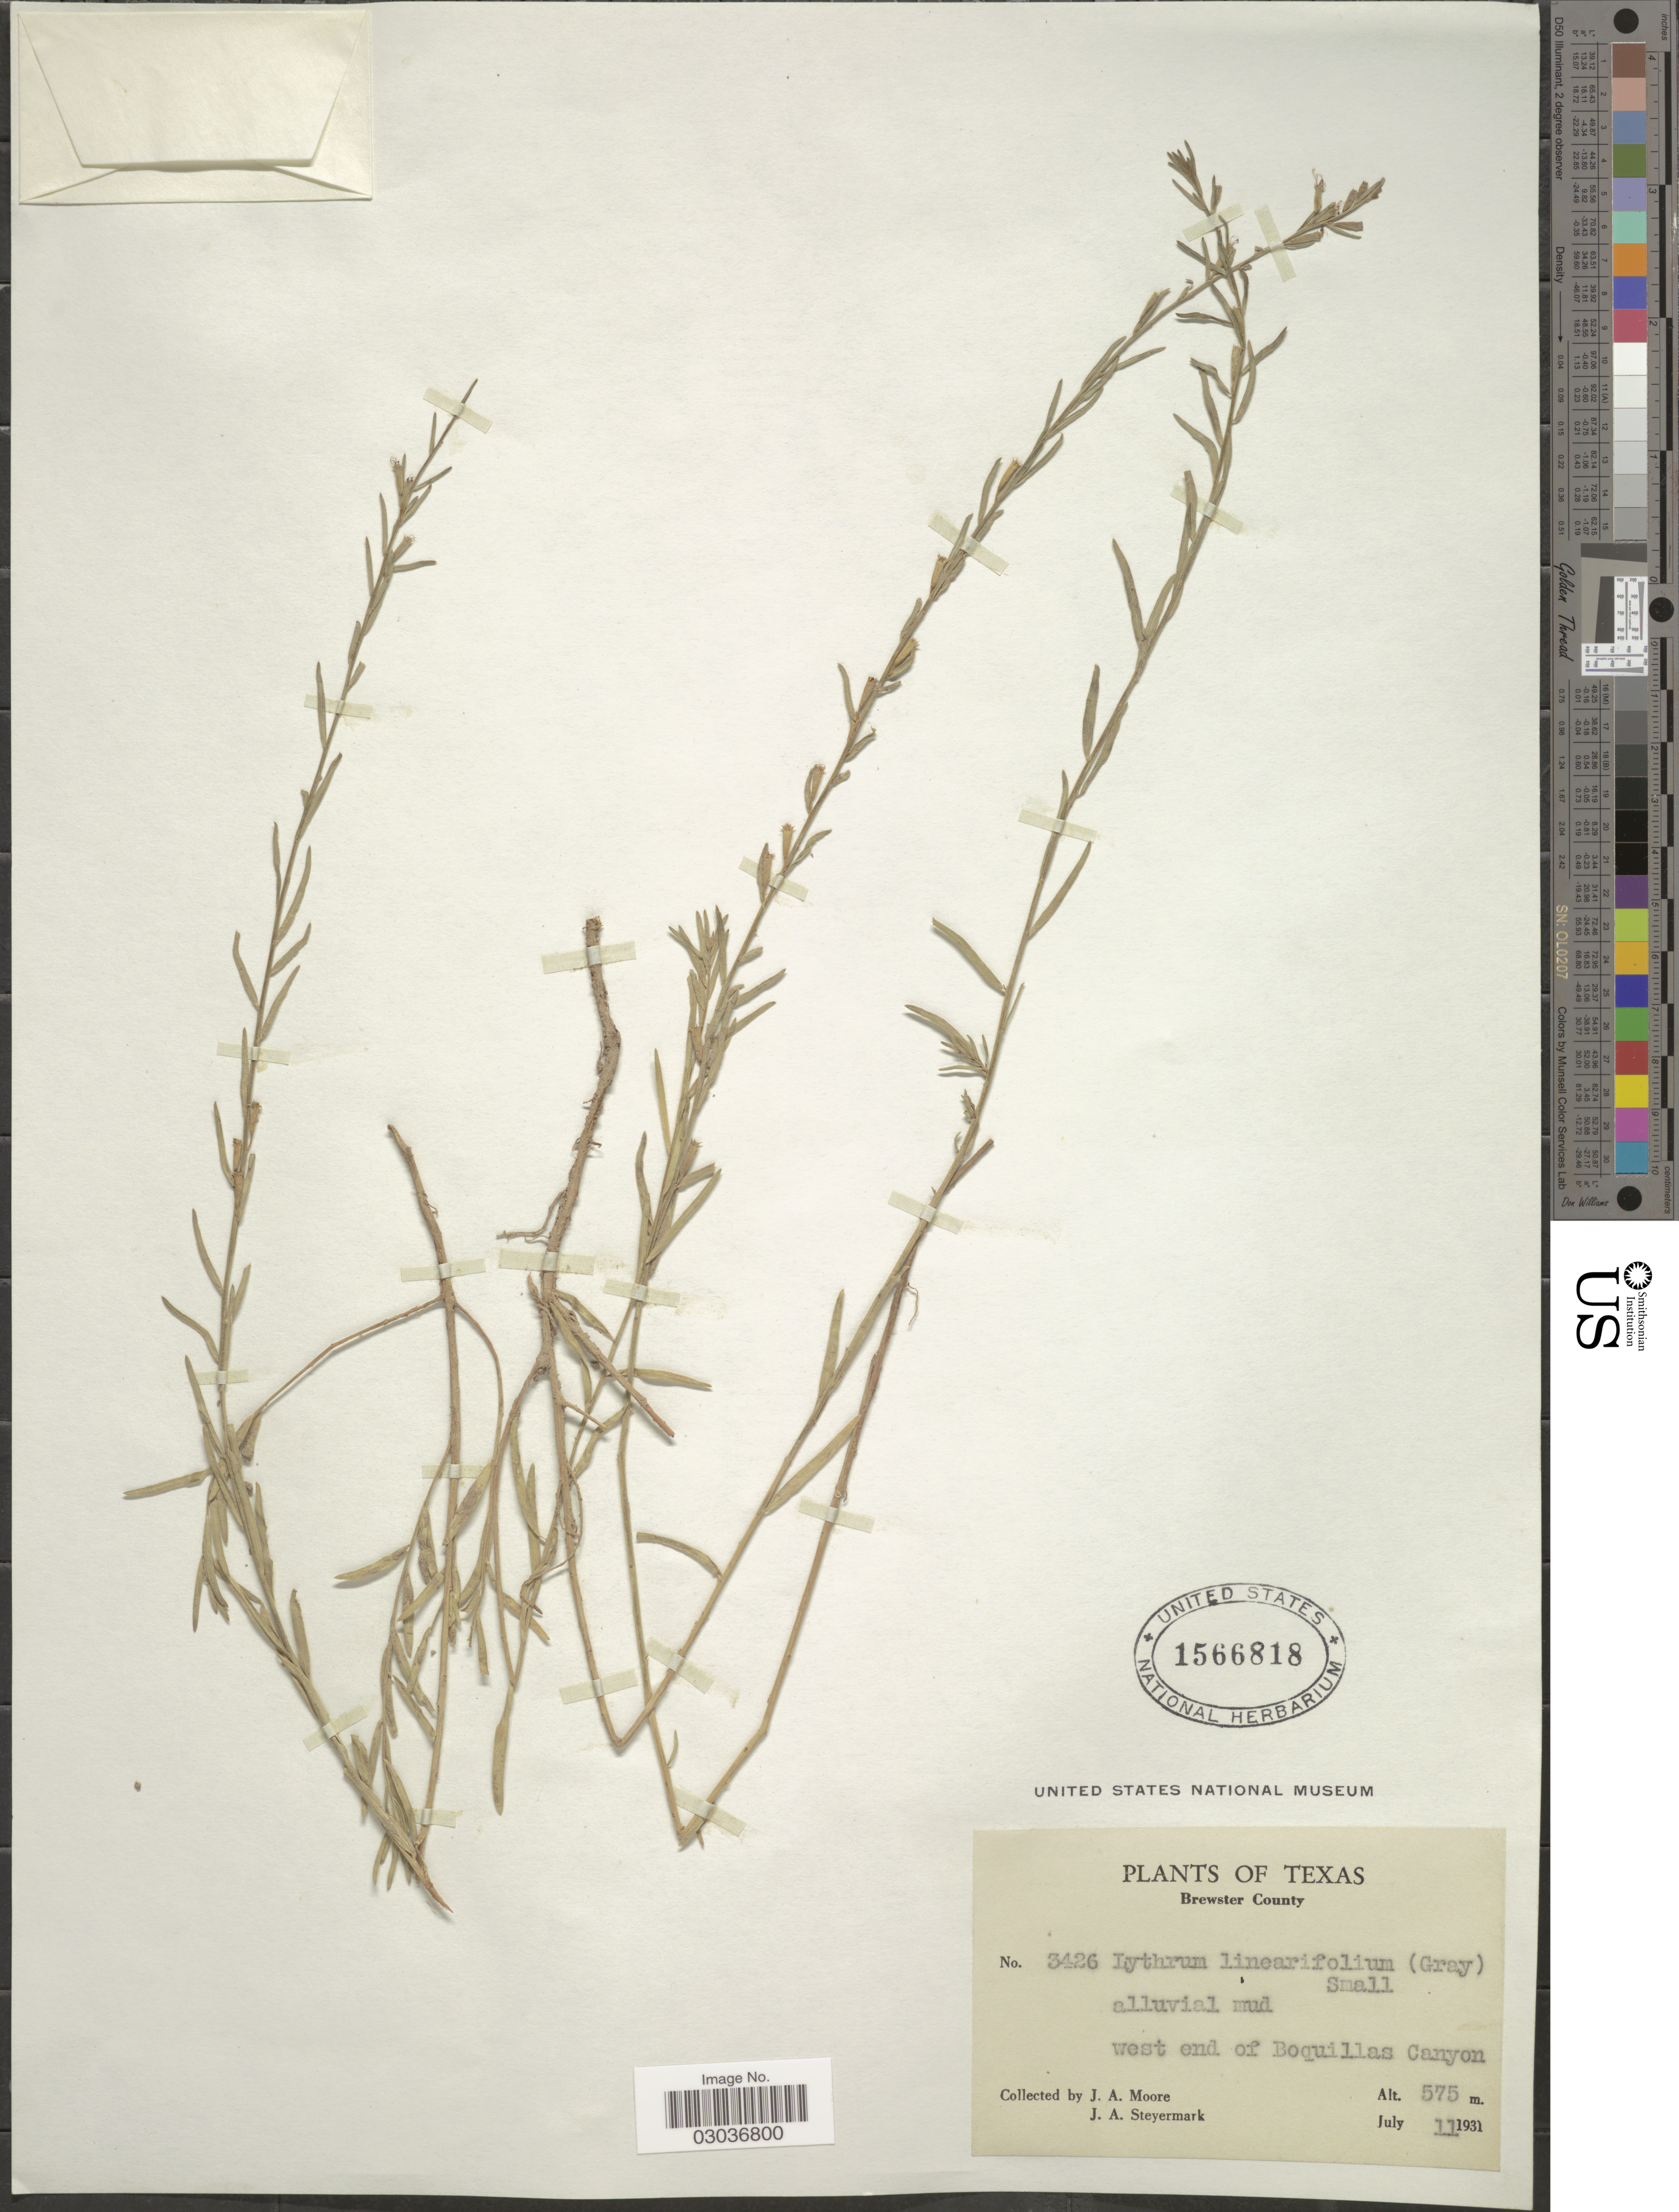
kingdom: Plantae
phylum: Tracheophyta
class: Magnoliopsida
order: Myrtales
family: Lythraceae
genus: Lythrum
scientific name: Lythrum californicum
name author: Torr. & A. Gray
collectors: J. A. Moore & J. Steyermark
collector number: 3426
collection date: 1931-07-11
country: United States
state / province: Texas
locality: Brewster County, west end of Boquillas Canyon.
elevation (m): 575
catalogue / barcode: US 1566818